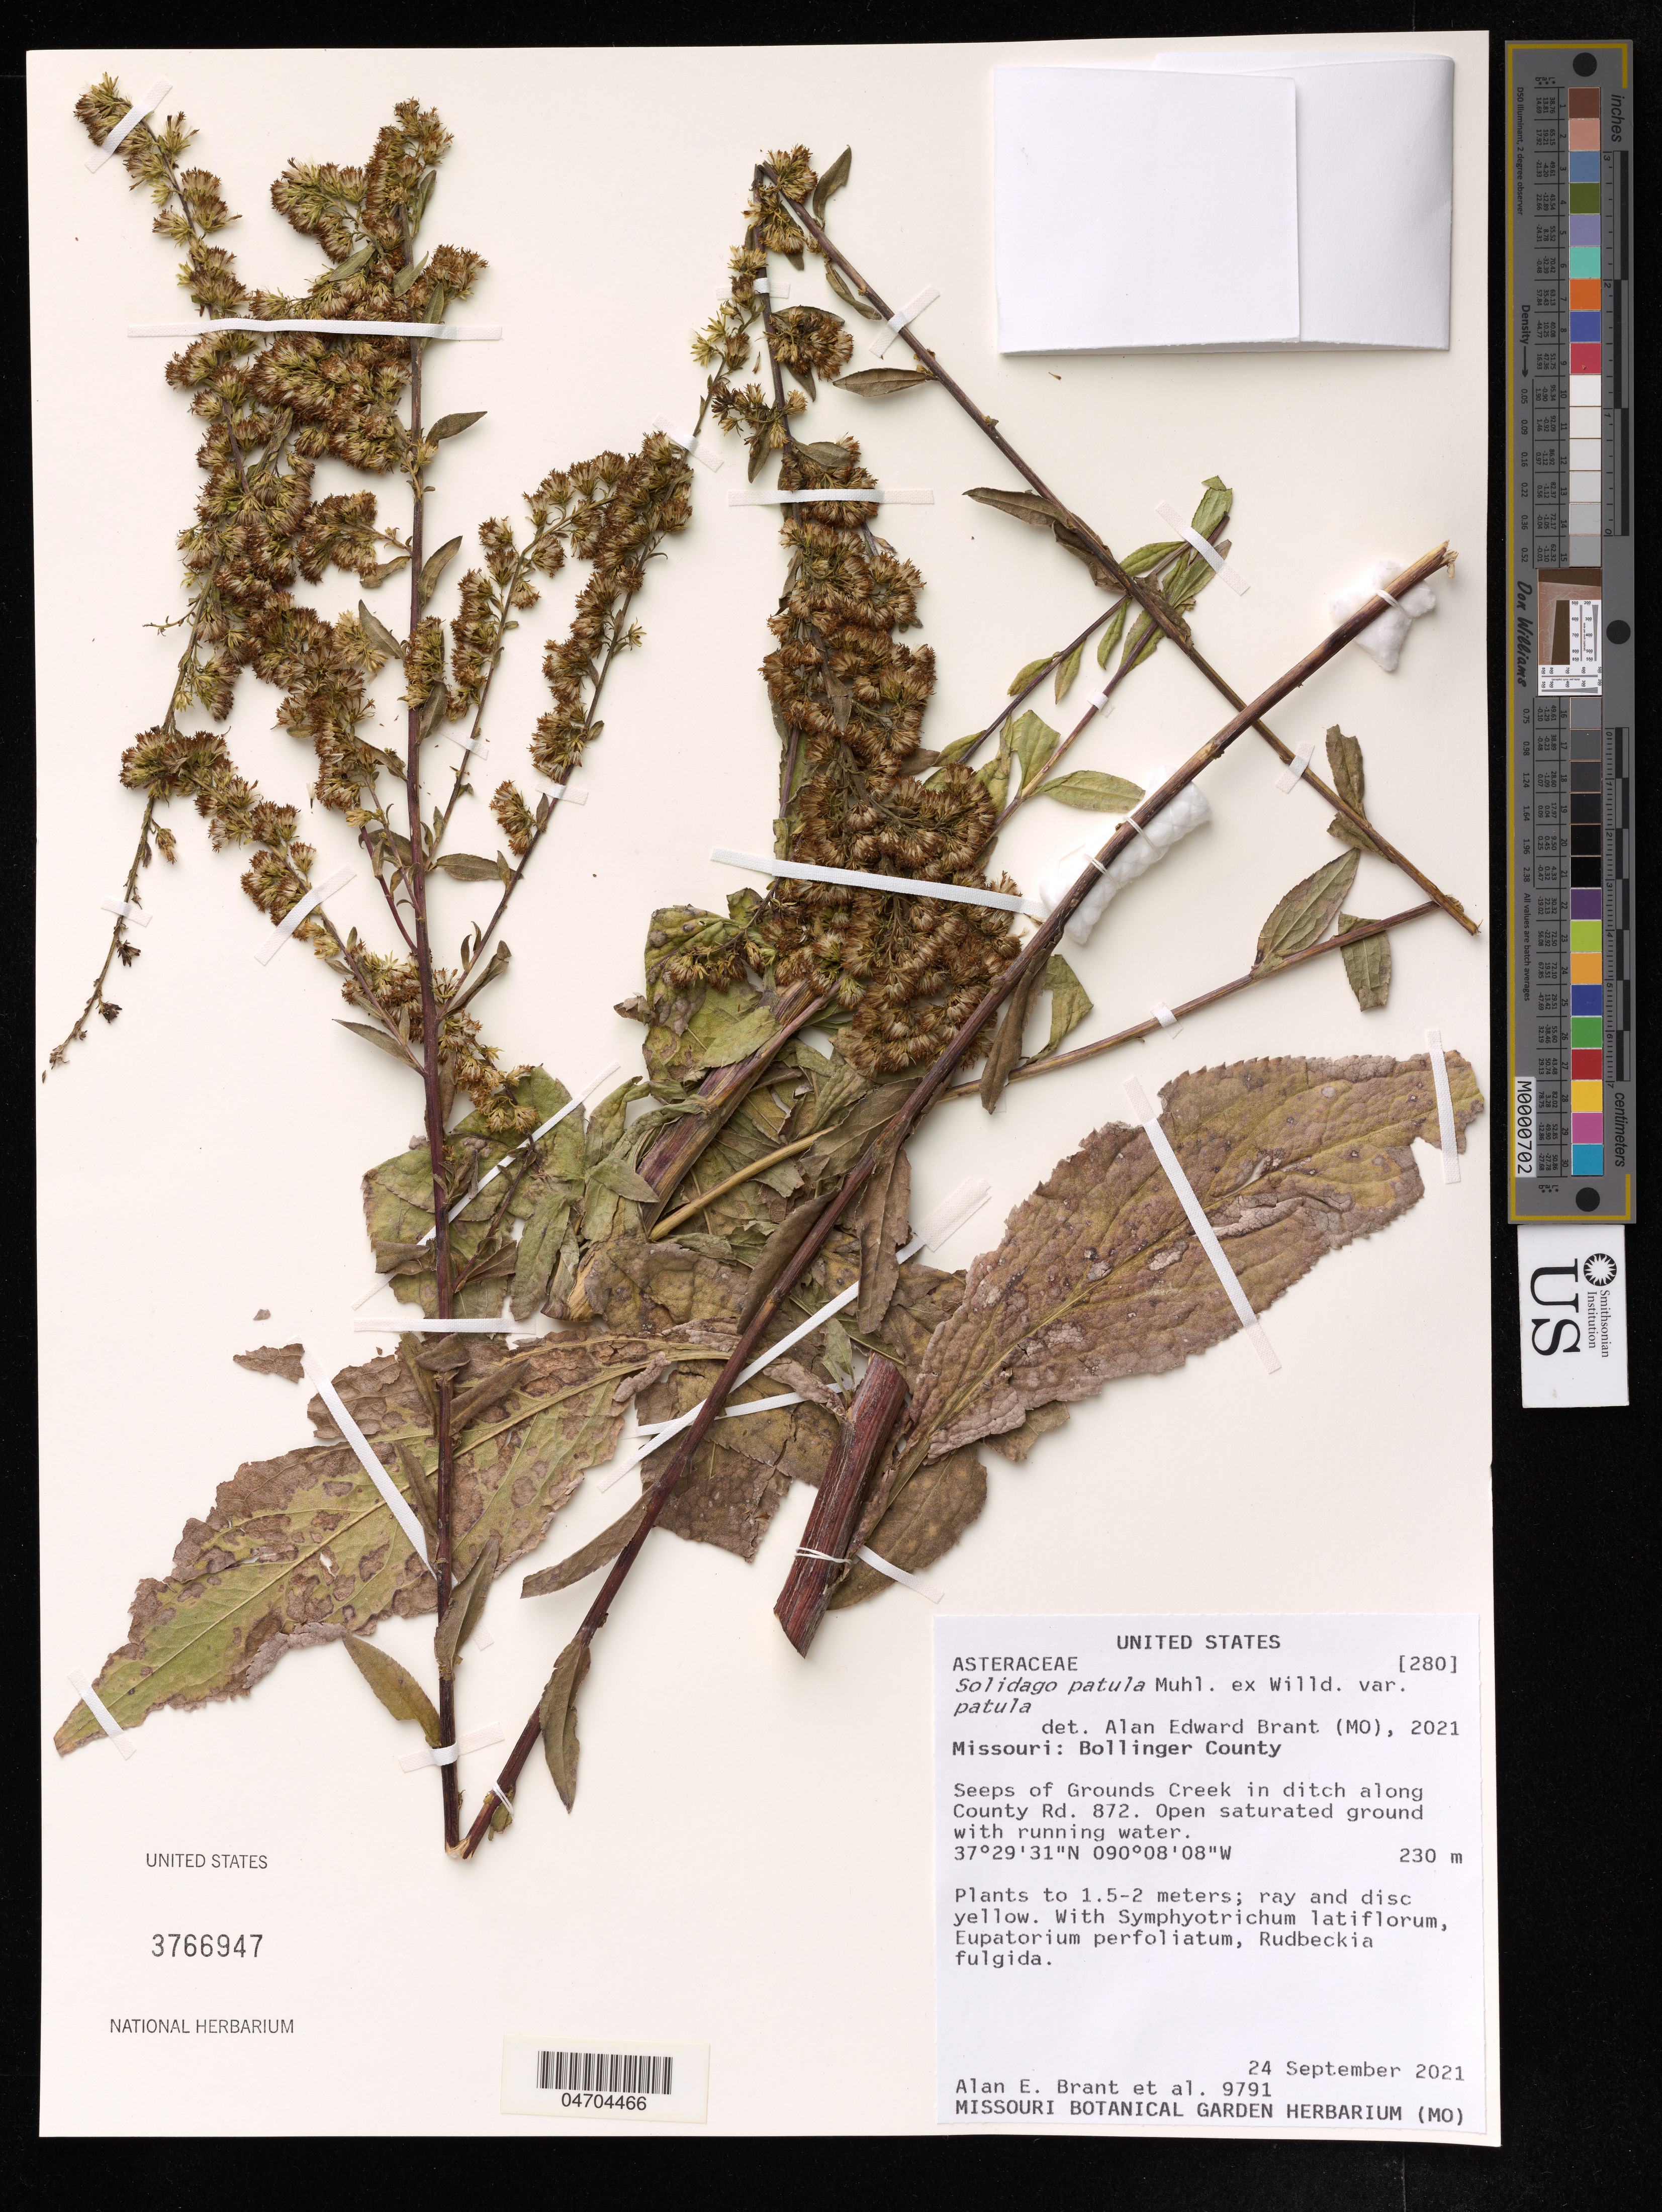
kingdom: Plantae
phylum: Tracheophyta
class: Magnoliopsida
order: Asterales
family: Asteraceae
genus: Solidago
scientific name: Solidago patula var. patula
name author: Muhl. ex Willd.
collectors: A. Brant & et al.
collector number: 9791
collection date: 2021-09-24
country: United States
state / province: Missouri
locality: Bollinger County.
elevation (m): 230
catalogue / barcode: US 3766947